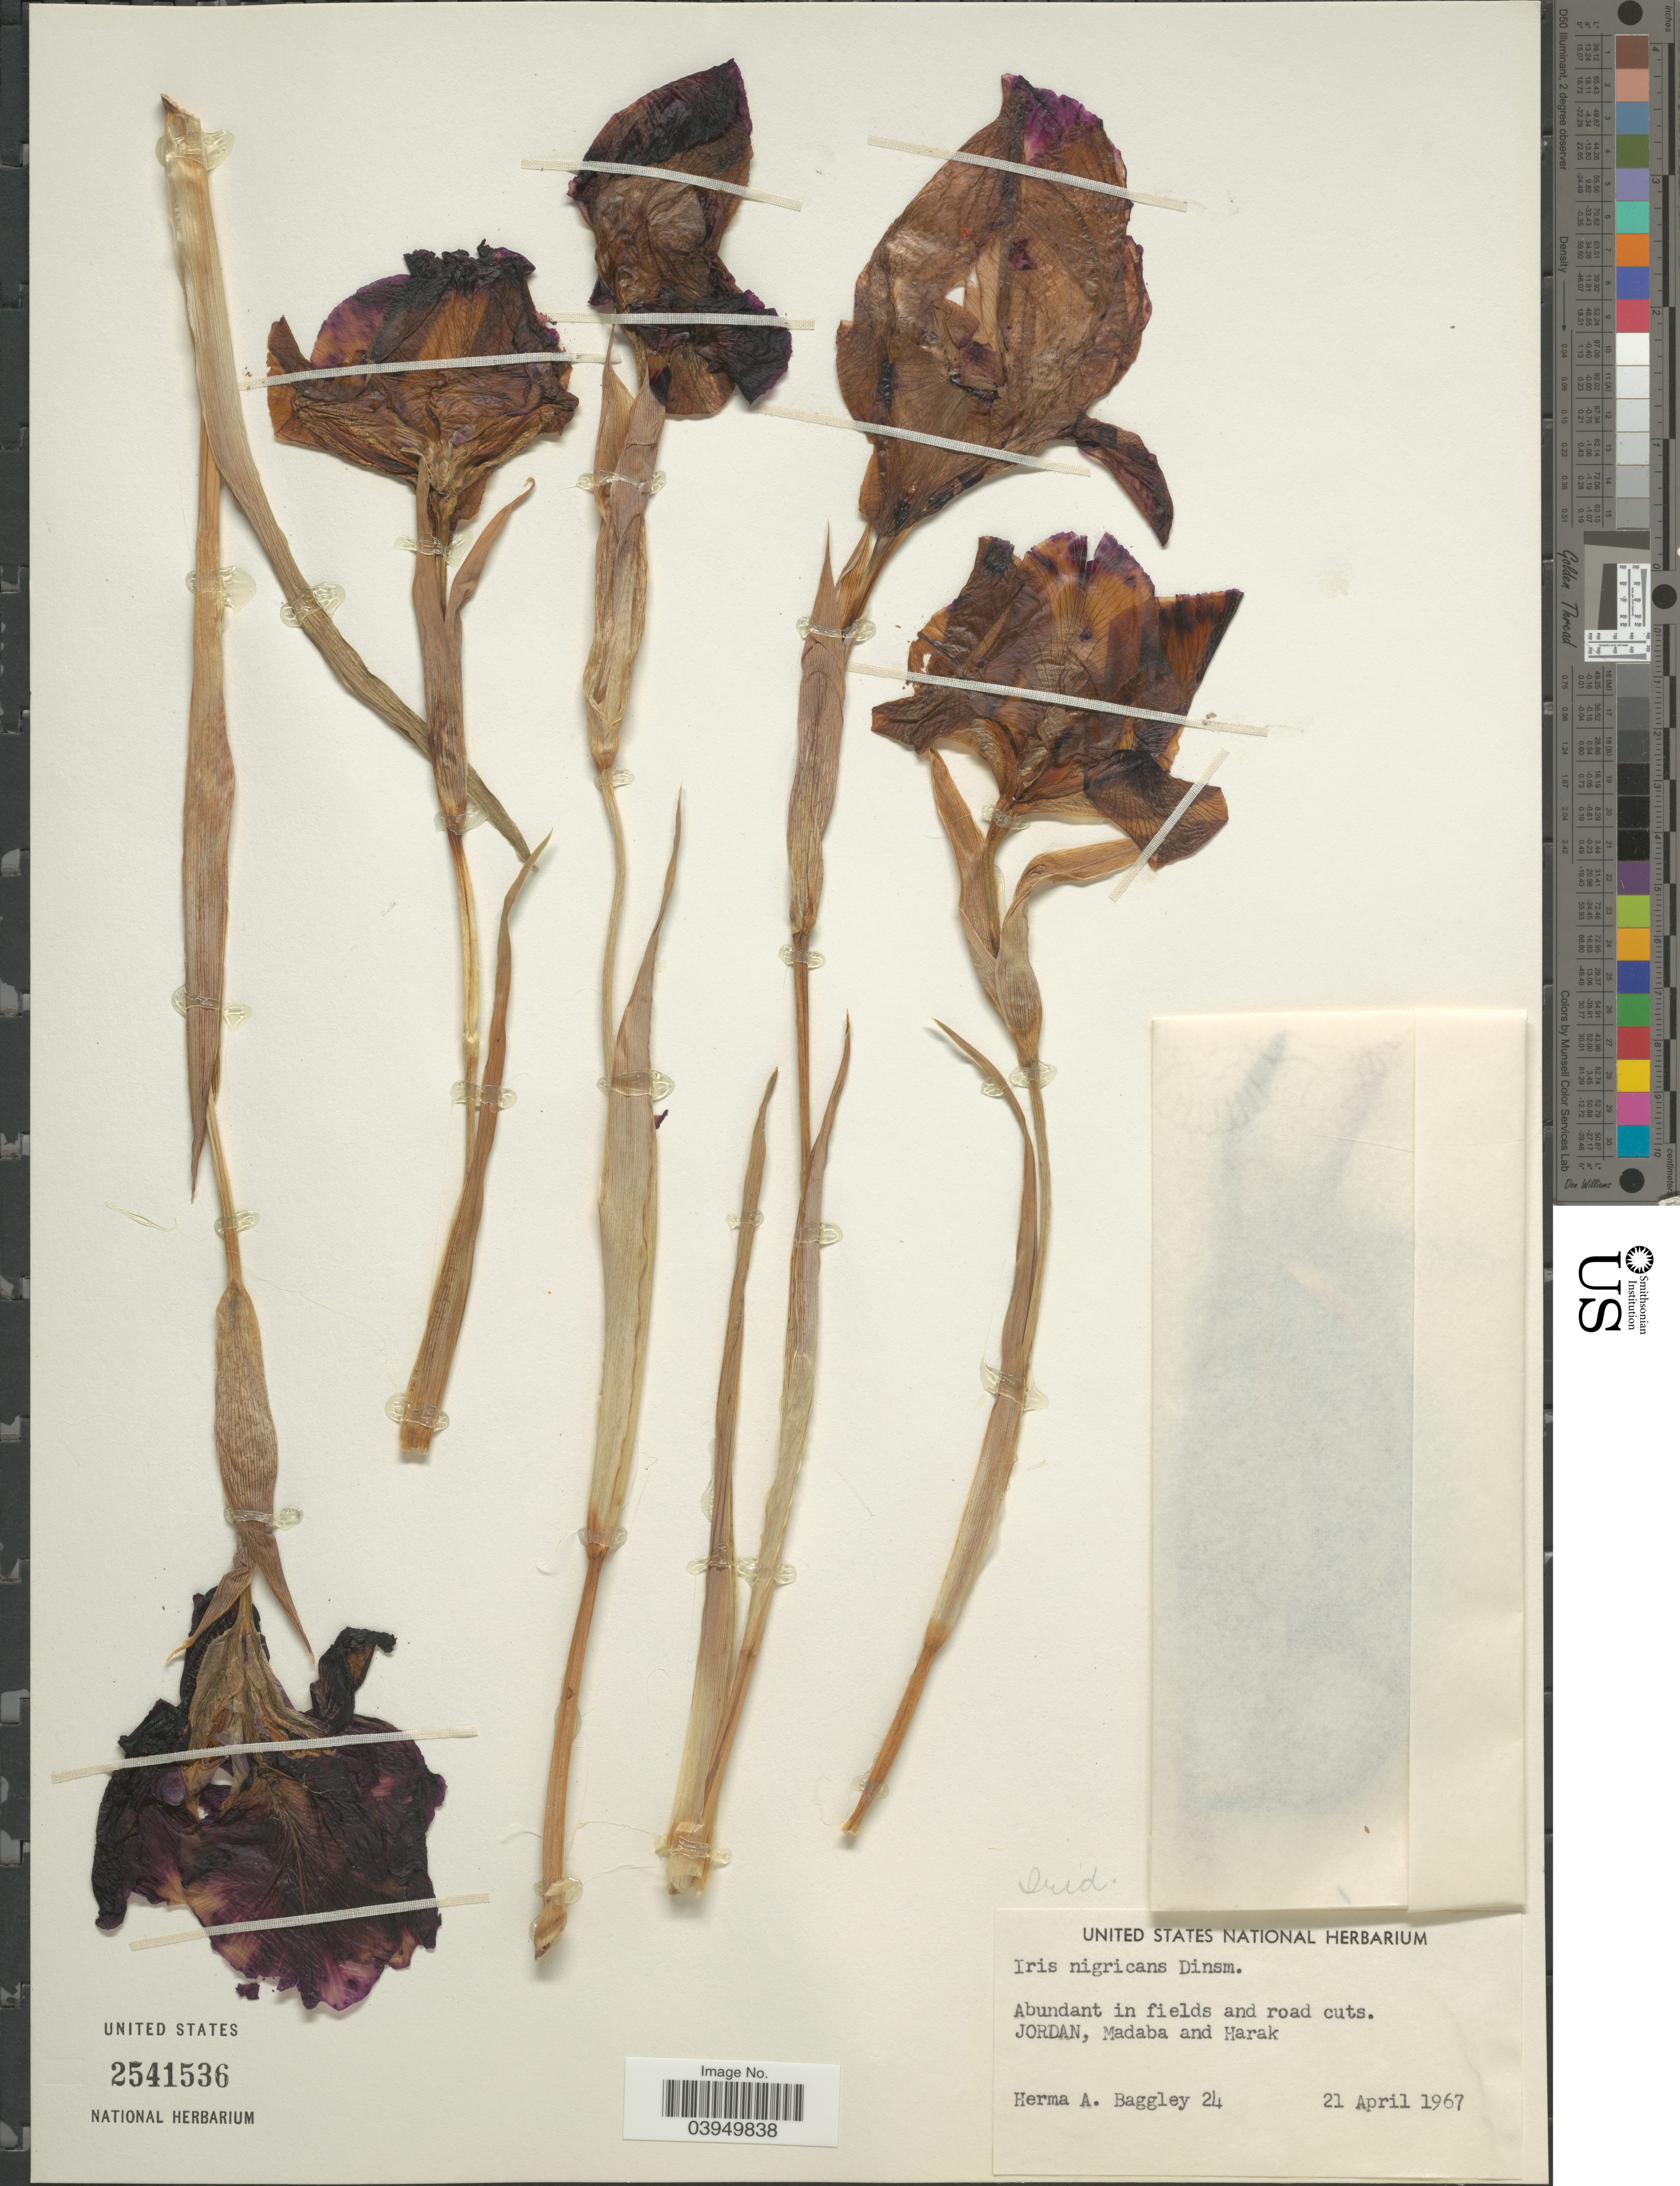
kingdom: Plantae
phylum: Tracheophyta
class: Liliopsida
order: Asparagales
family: Iridaceae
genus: Iris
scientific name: Iris nigricans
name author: Dinsm.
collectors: H. Baggley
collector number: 24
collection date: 1967-04-21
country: Jordan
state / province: Madaba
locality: Madaba and Harak.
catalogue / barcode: US 2541536